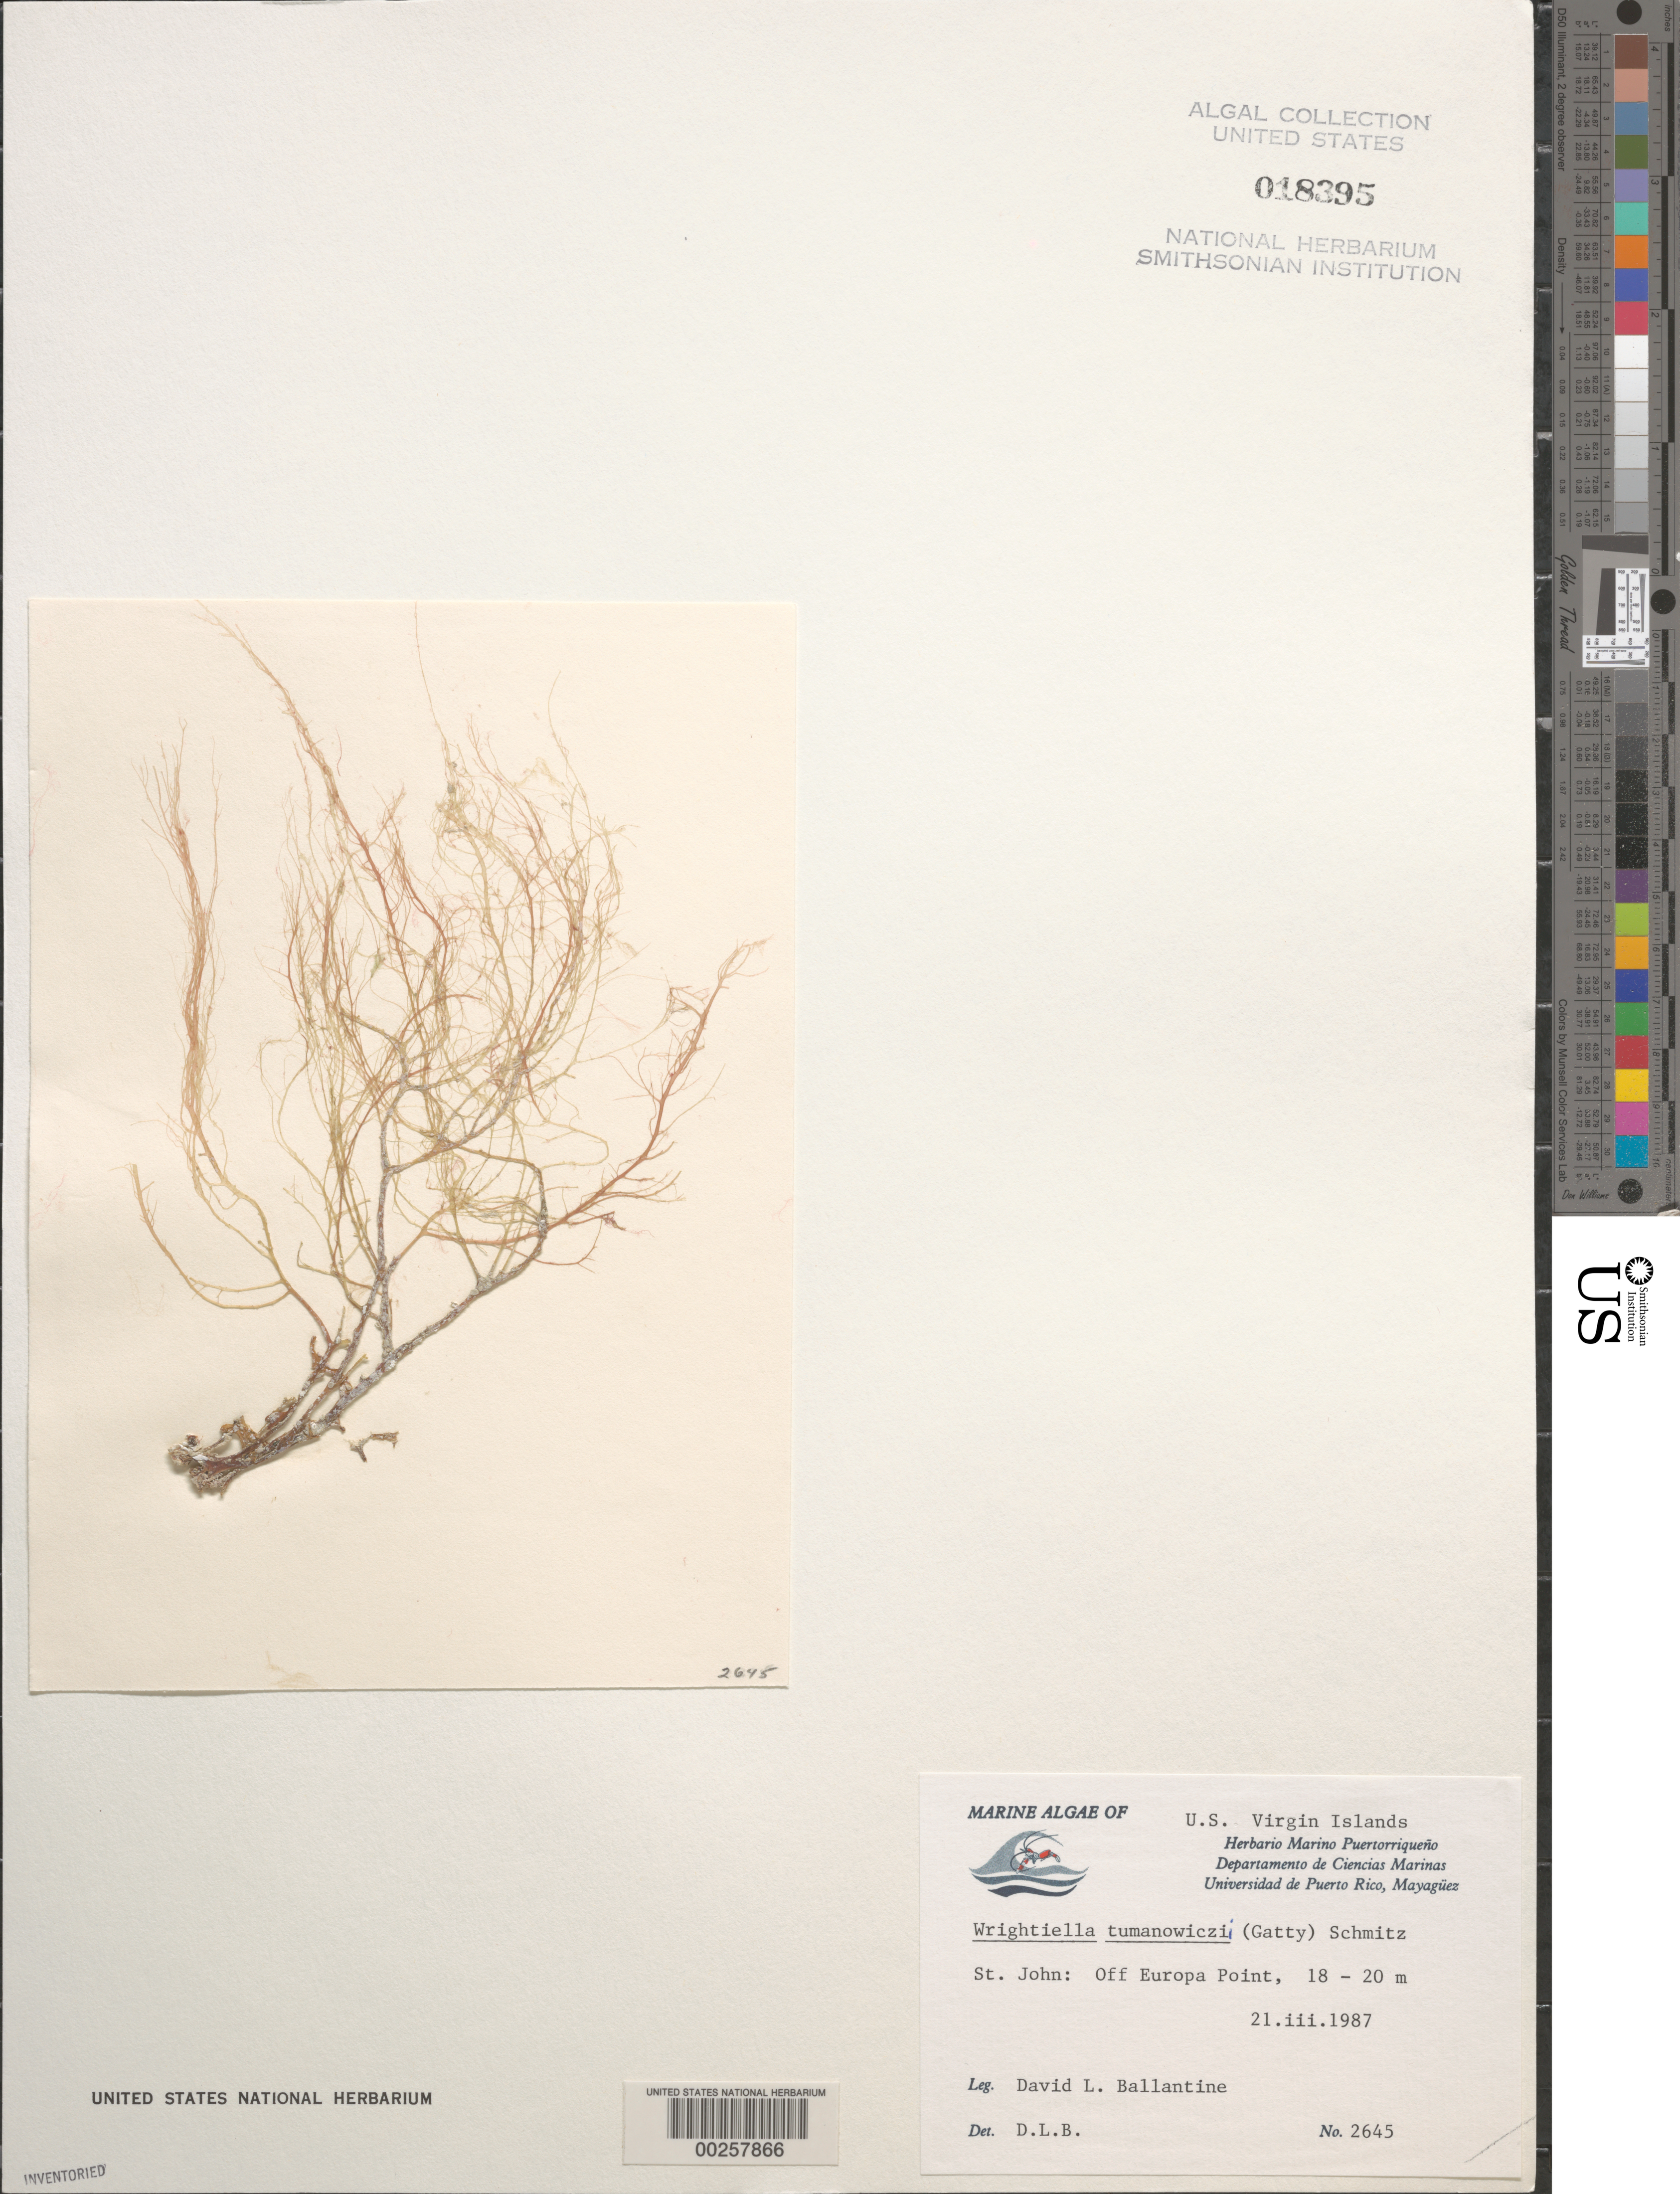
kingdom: Plantae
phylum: Rhodophyta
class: Florideophyceae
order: Ceramiales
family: Rhodomelaceae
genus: Wrightiella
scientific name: Wrightiella tumanowiczii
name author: (Gatty ex Harv.) F. Schmitz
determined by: Ballantine, D. L.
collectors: D.L. Ballantine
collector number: DLB 2645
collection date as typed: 21 Mar 1987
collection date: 1987-03-21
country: U.S. Virgin Islands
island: St. John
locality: Off Europa Point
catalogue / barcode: US 18395